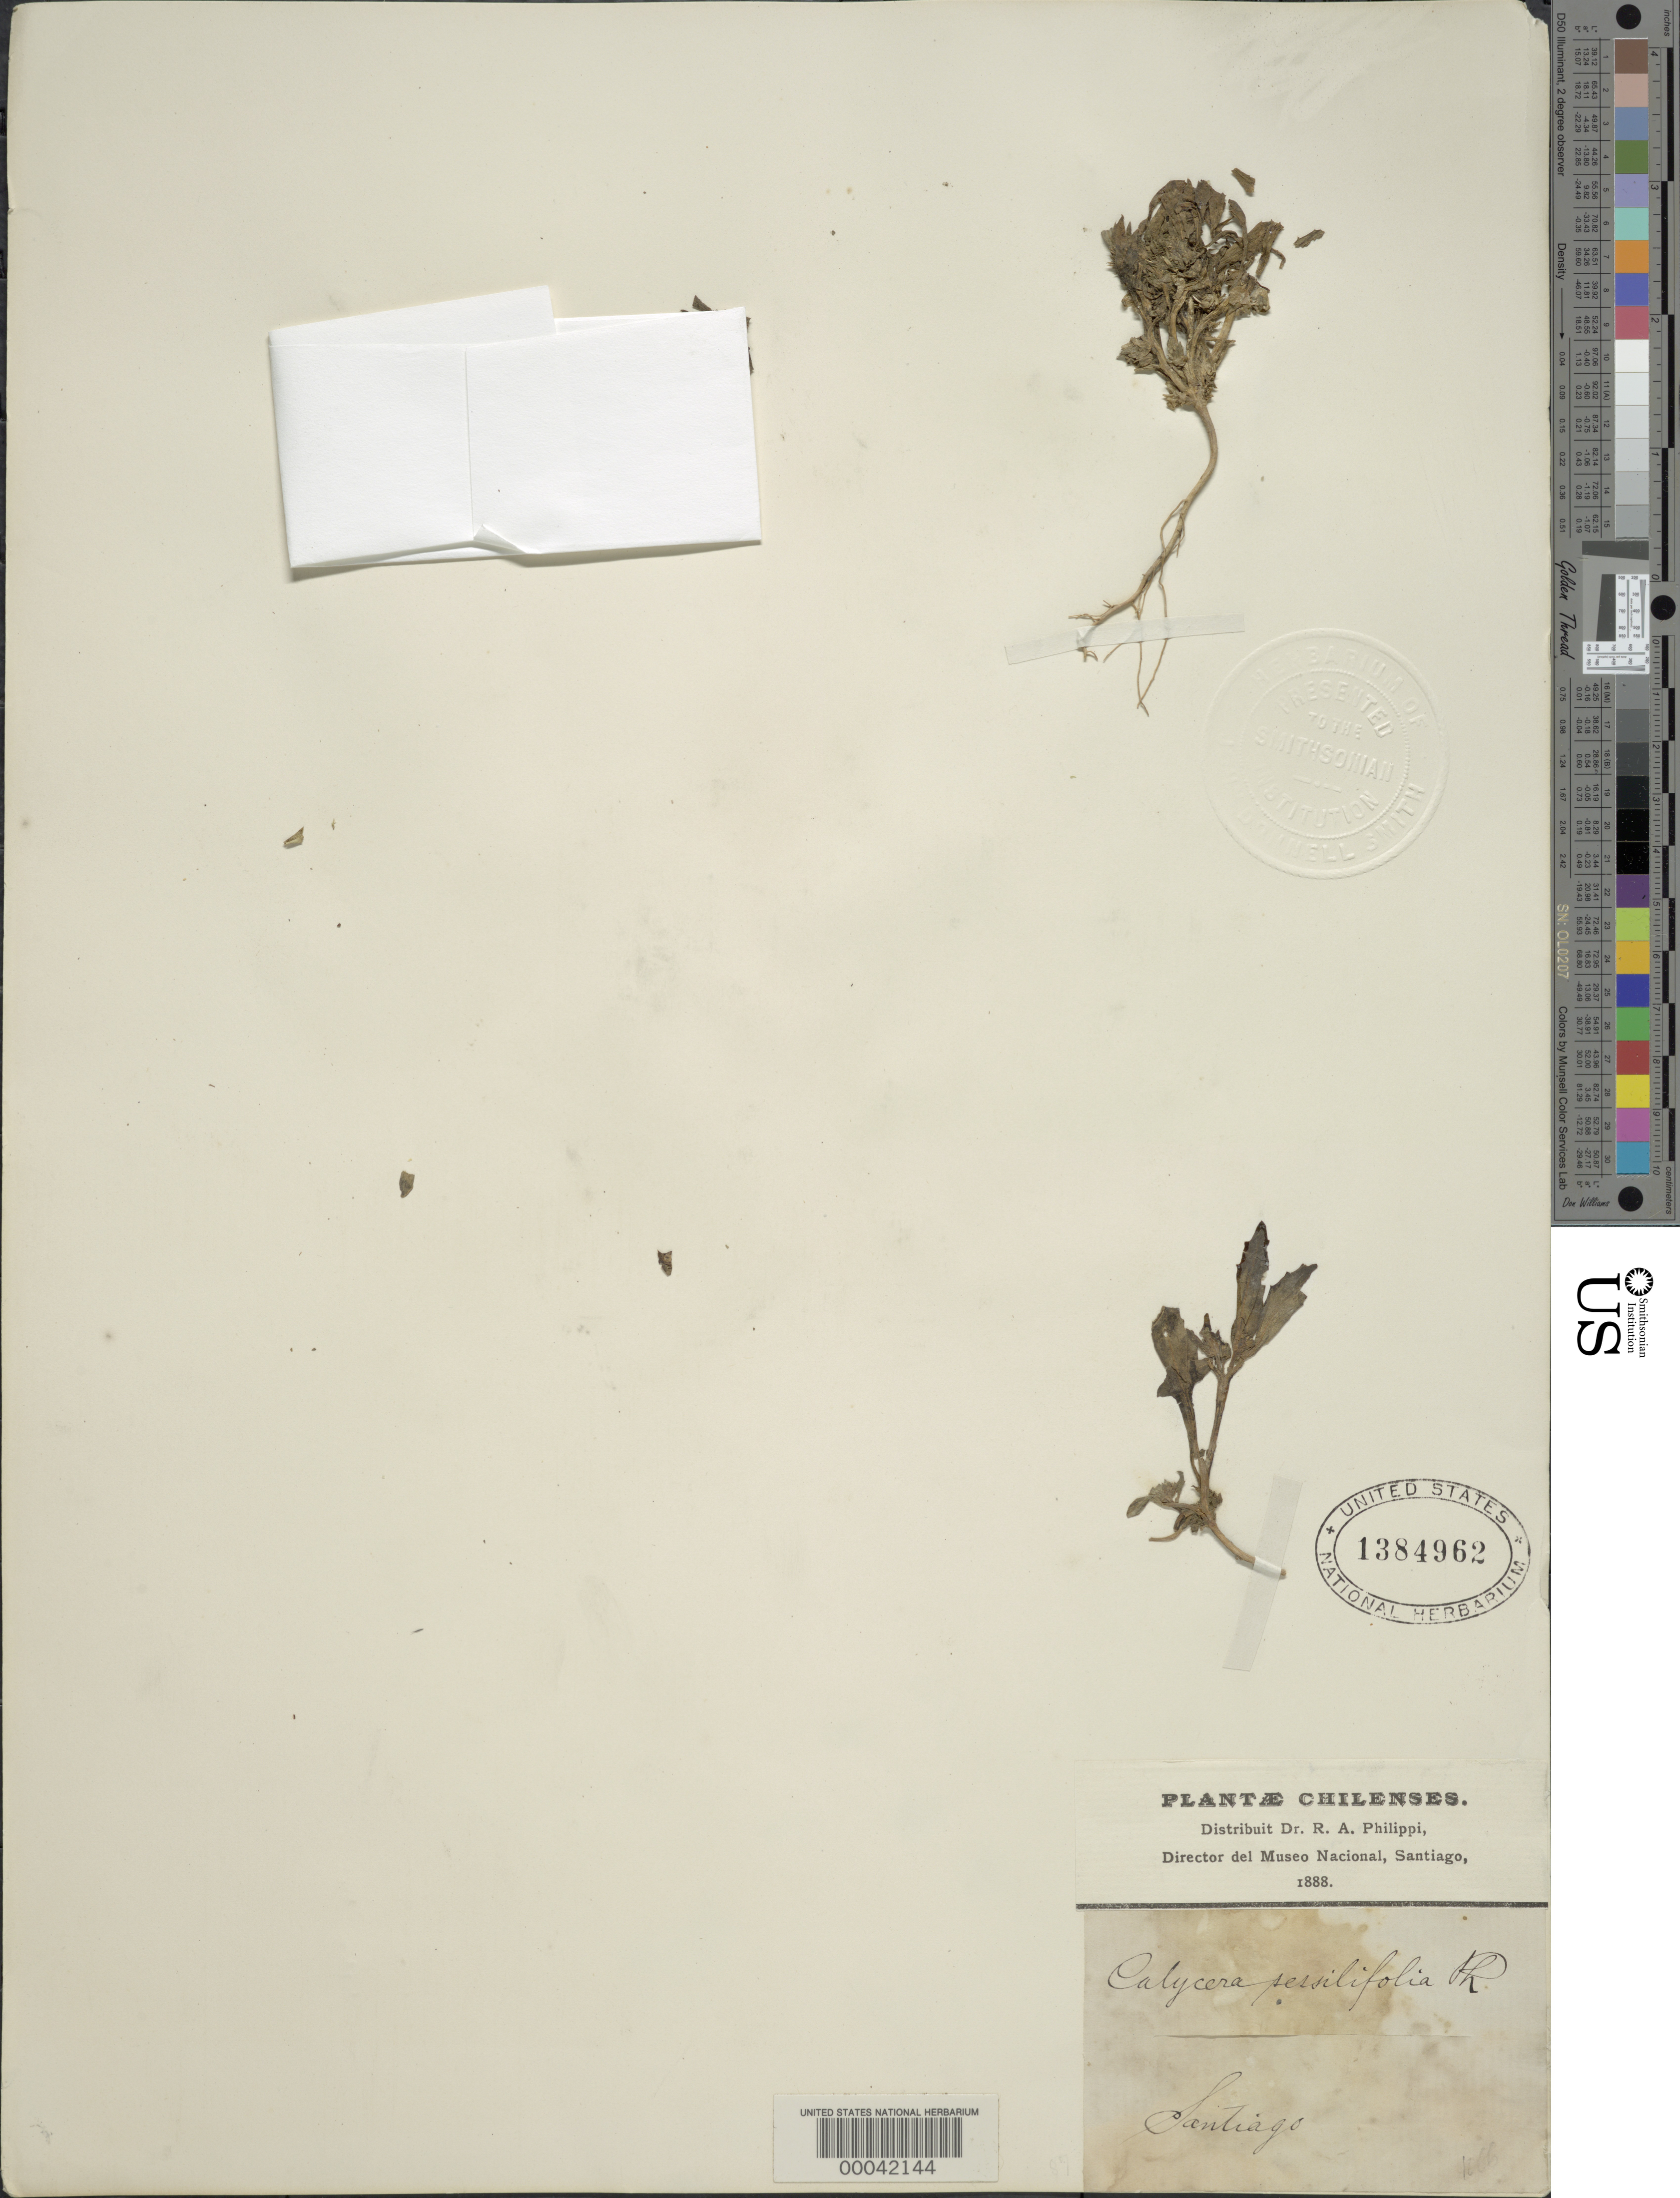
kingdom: Plantae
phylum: Tracheophyta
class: Magnoliopsida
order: Asterales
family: Calyceraceae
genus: Calycera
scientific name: Calycera sessiliflora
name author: Phil.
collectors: R. A. Philippi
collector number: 1066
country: Chile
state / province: Región Metropolitana (RM)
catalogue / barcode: US 1384962